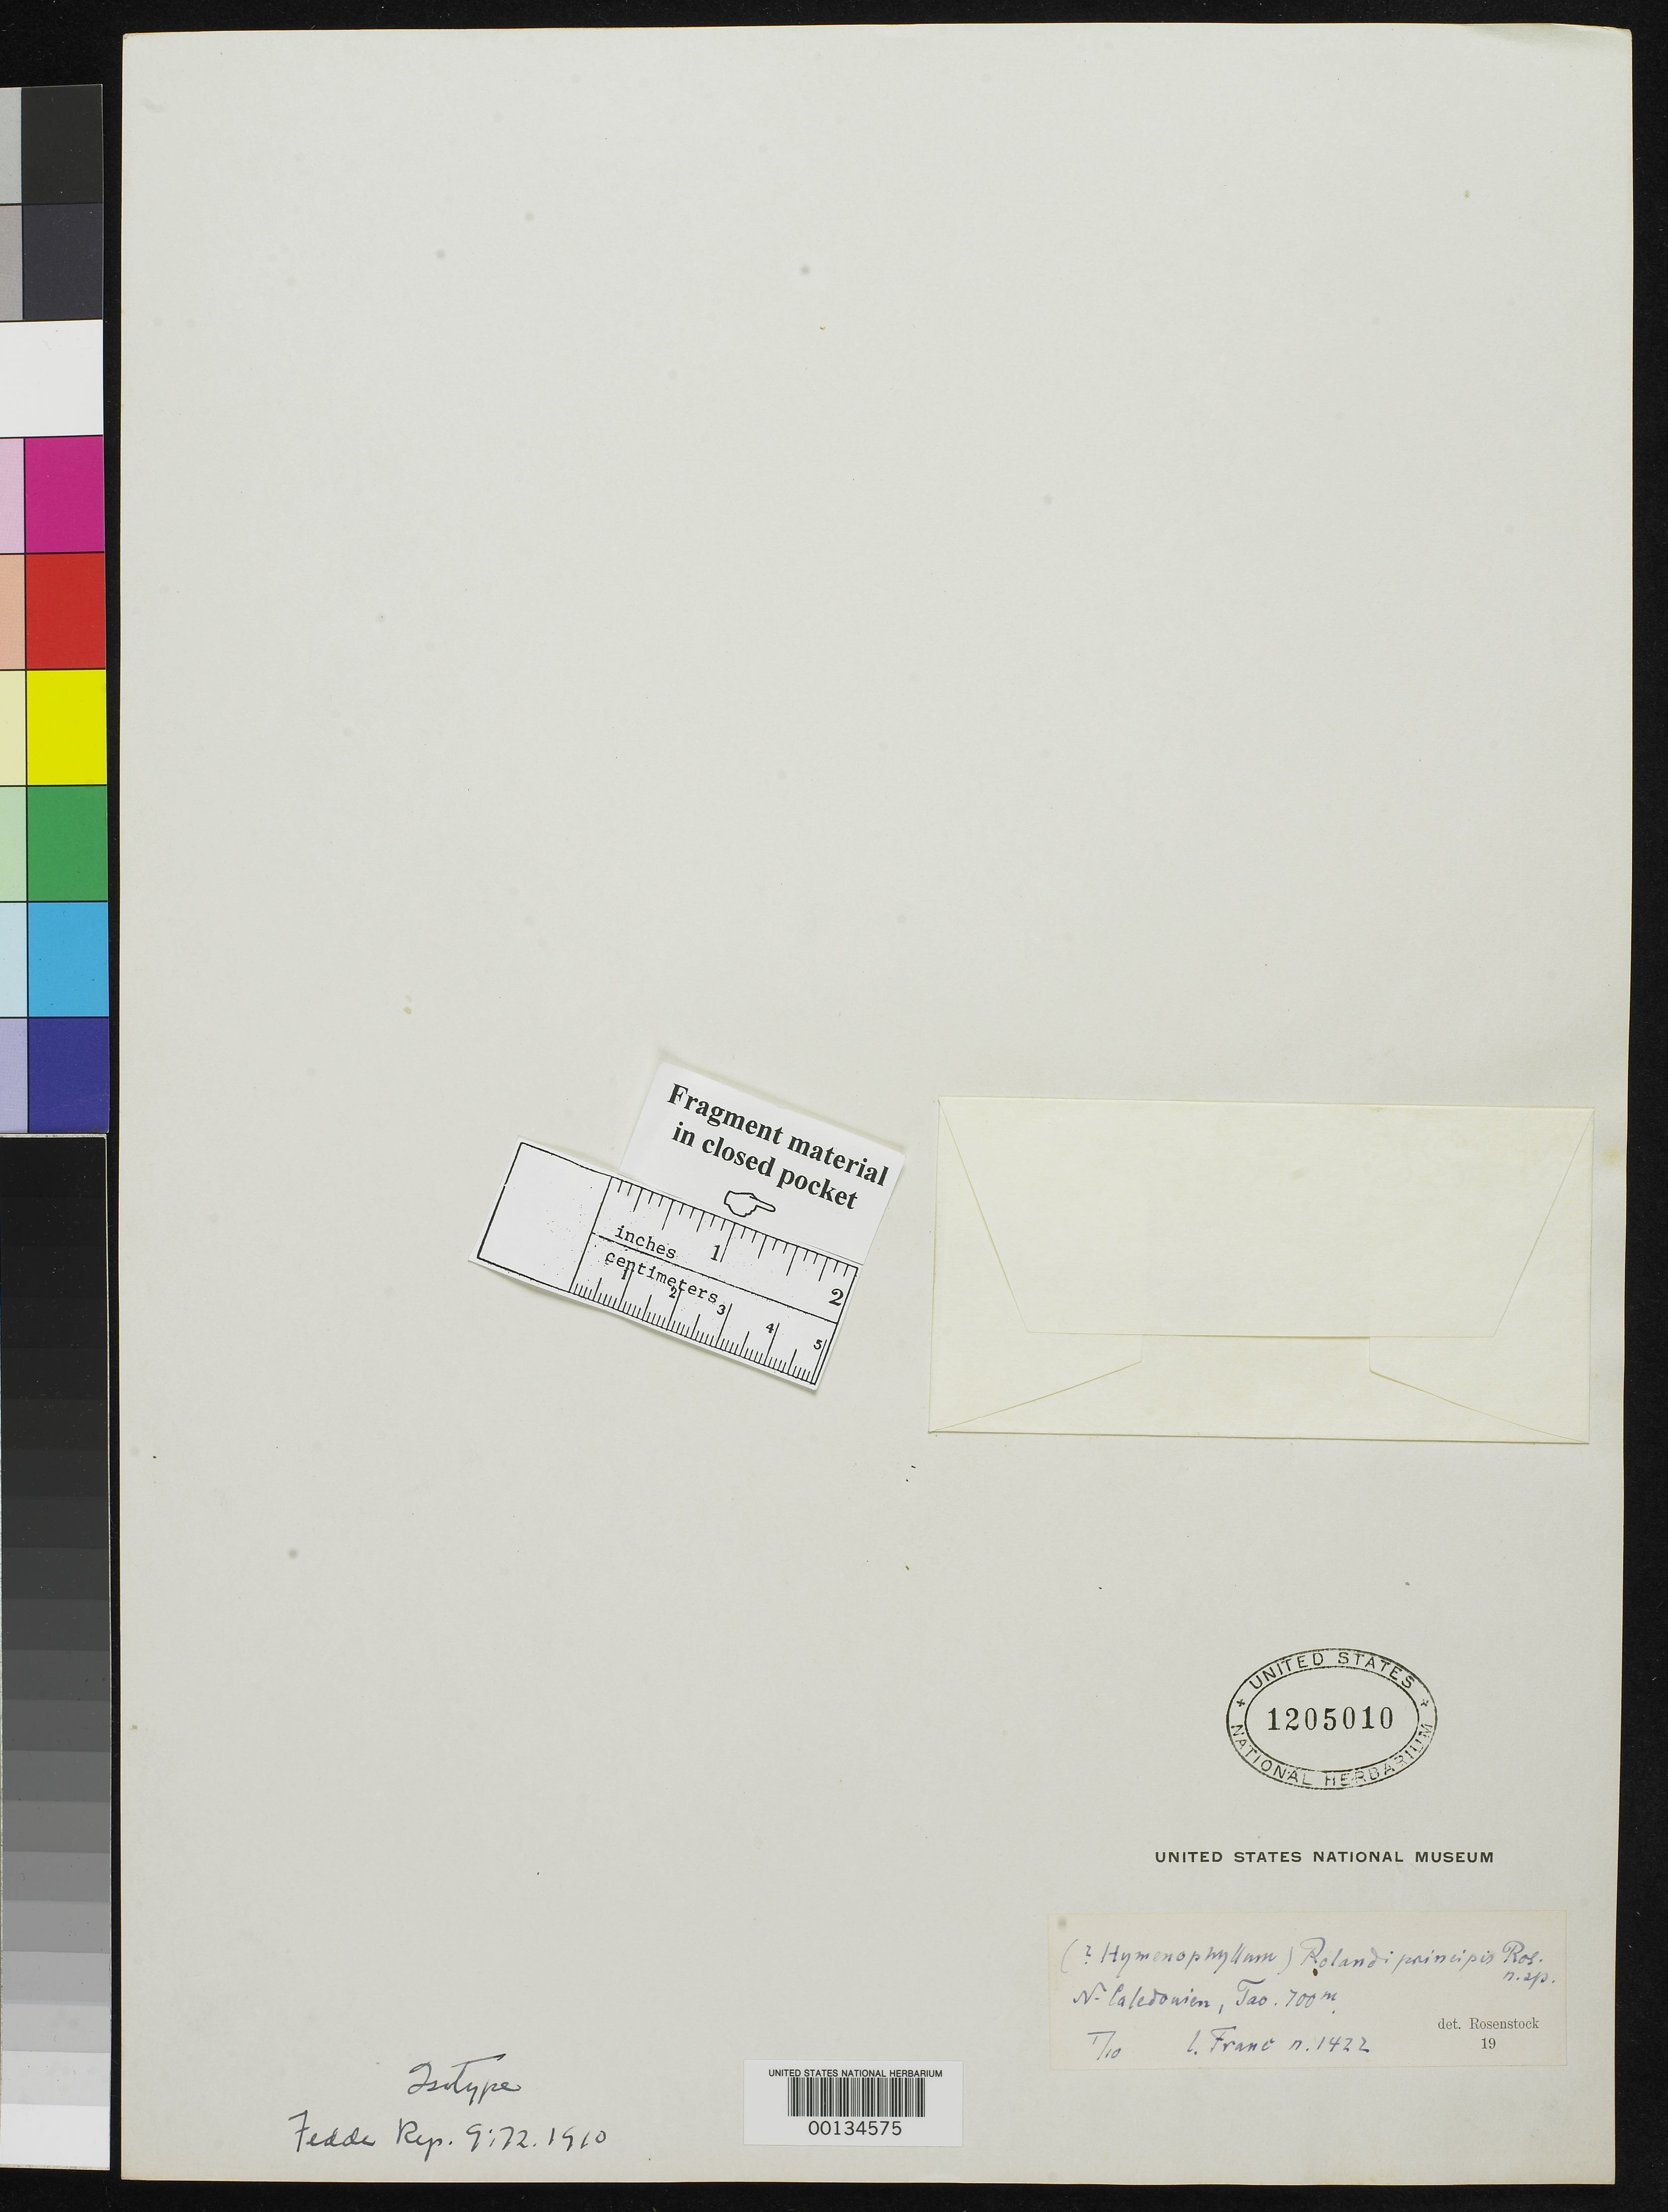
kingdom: Plantae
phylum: Tracheophyta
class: Polypodiopsida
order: Hymenophyllales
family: Hymenophyllaceae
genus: Hymenophyllum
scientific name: Hymenophyllum rolandi-principis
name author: Rosenst.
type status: Isotype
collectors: I. Franc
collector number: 1422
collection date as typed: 1910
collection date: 1910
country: New Caledonia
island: New Caledonia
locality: Mount Tao.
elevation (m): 700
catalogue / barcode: US 1205010